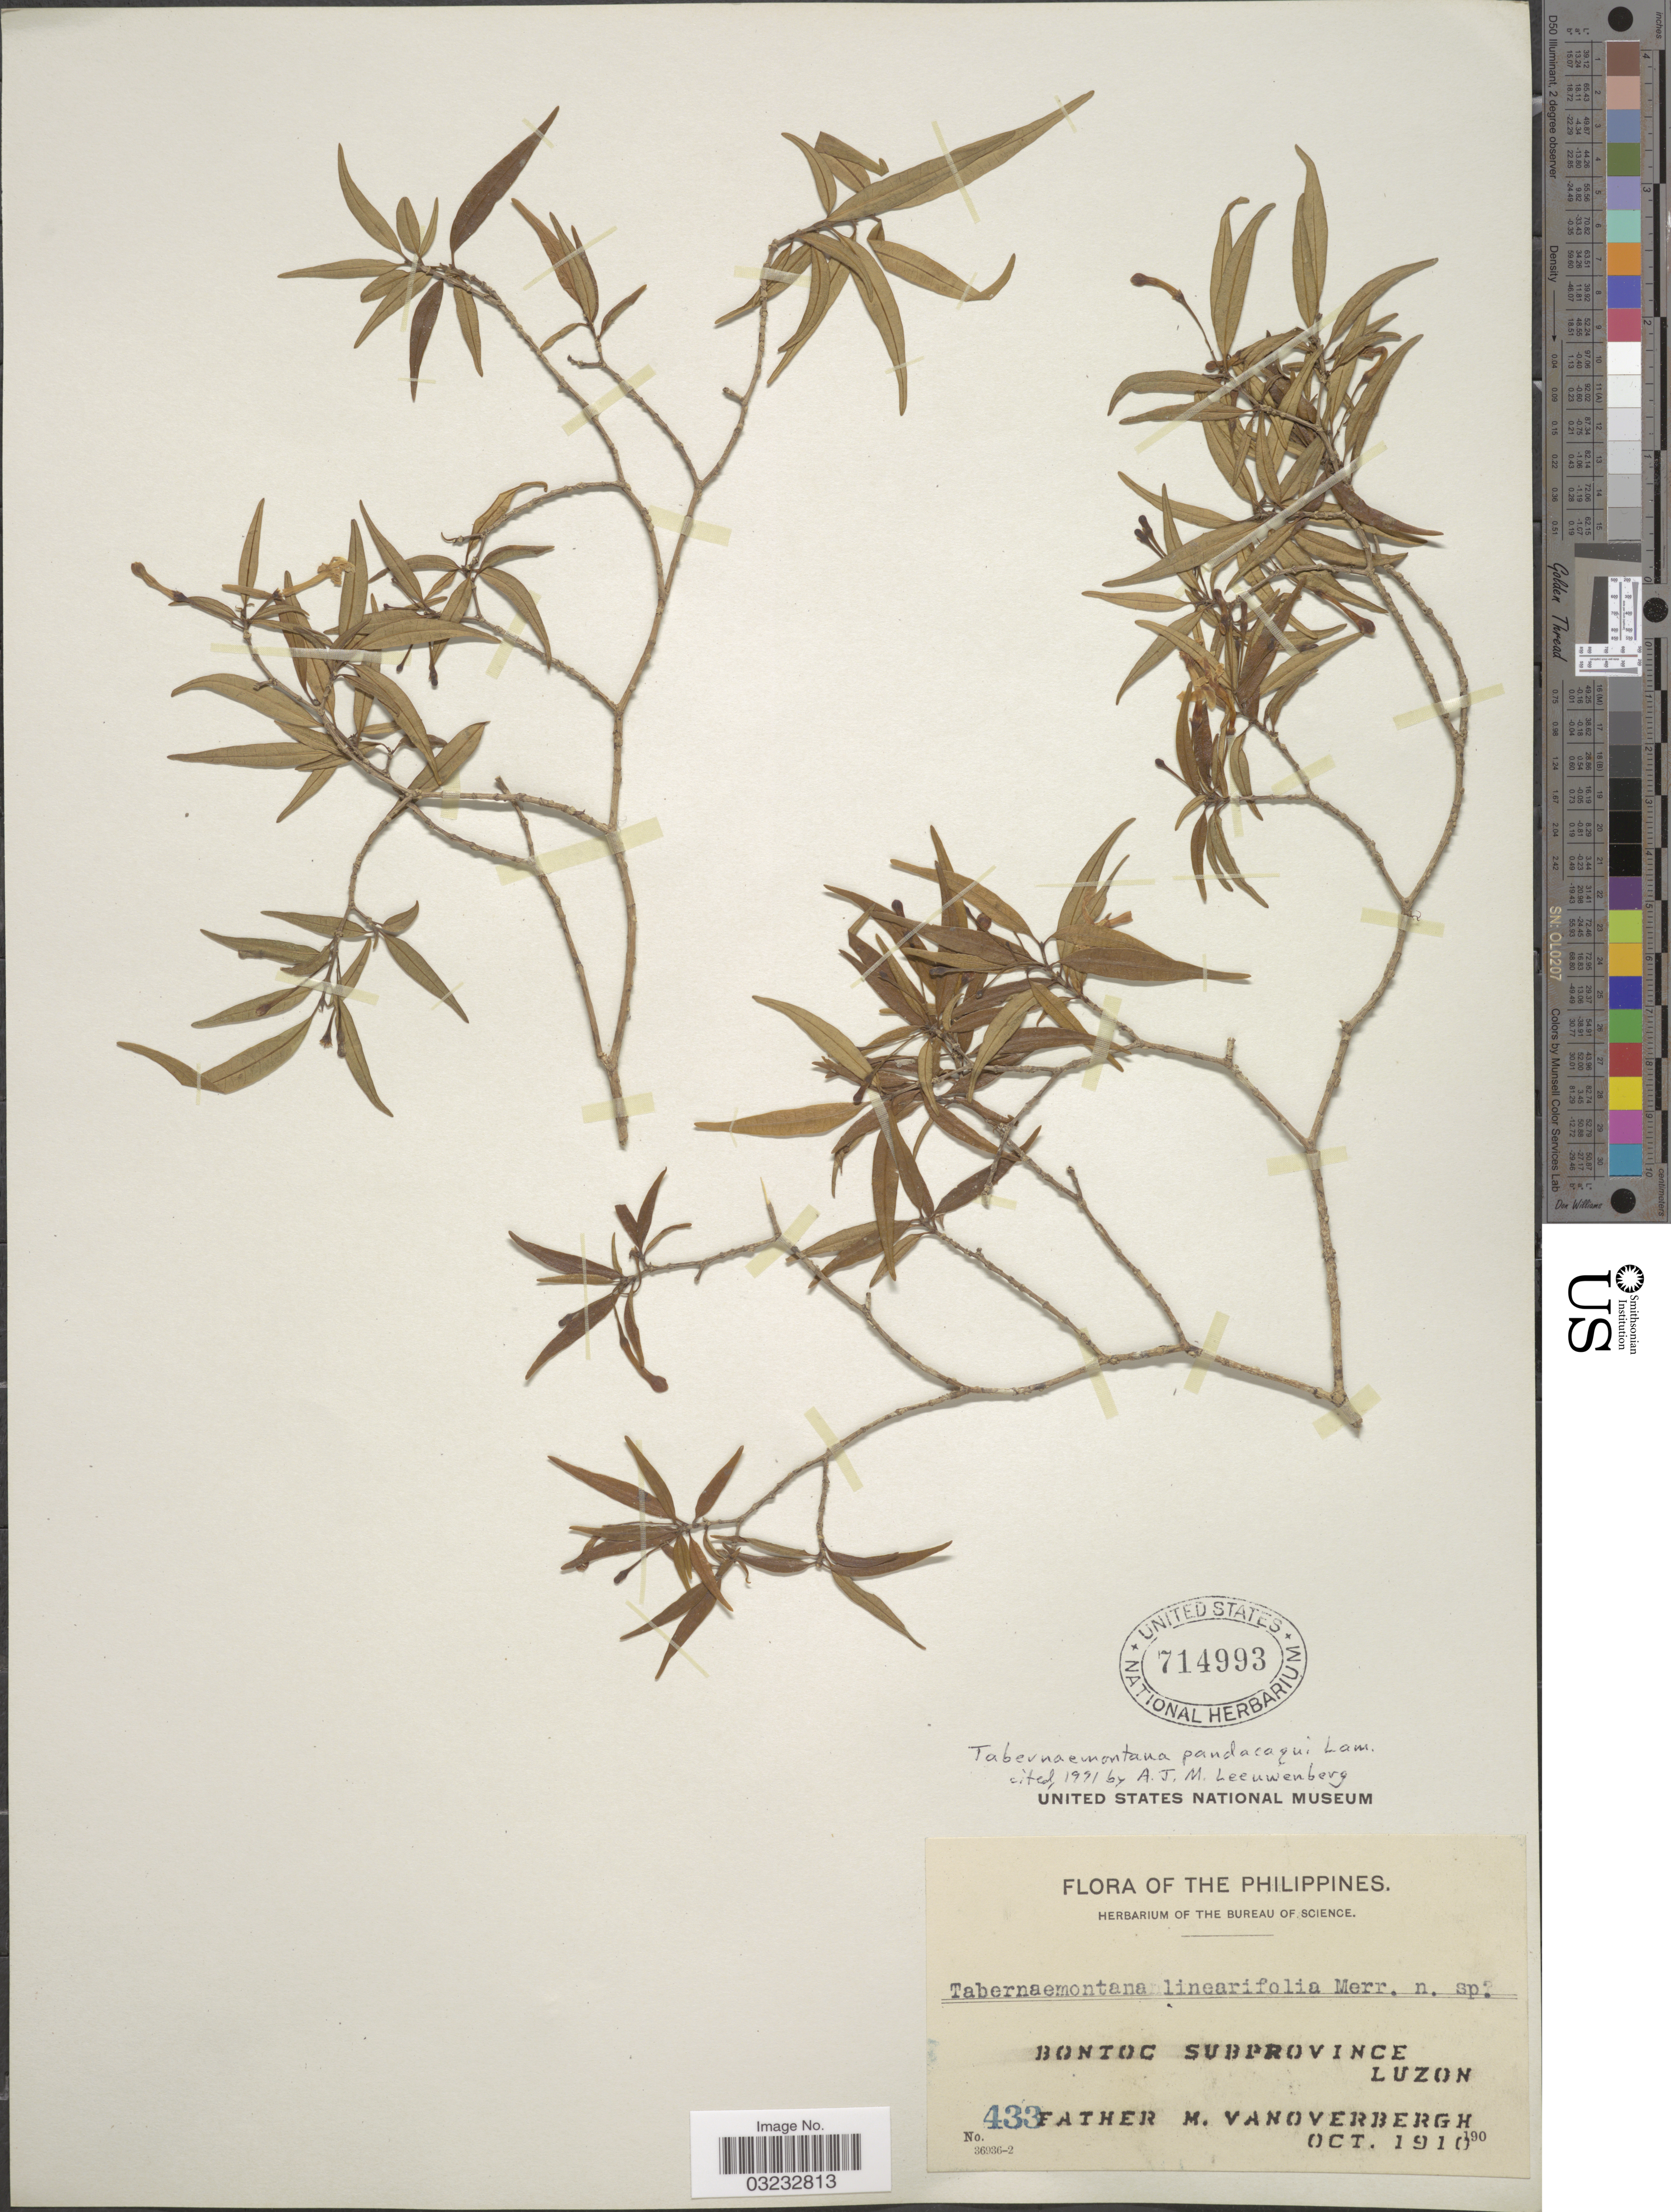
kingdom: Plantae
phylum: Tracheophyta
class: Magnoliopsida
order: Gentianales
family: Apocynaceae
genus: Tabernaemontana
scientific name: Tabernaemontana pandacaqui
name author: Poir.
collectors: F. Vanoverbergh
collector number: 433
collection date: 1910-10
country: Philippines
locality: Bontoc Subprovince. Luzon.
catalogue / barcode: US 714993